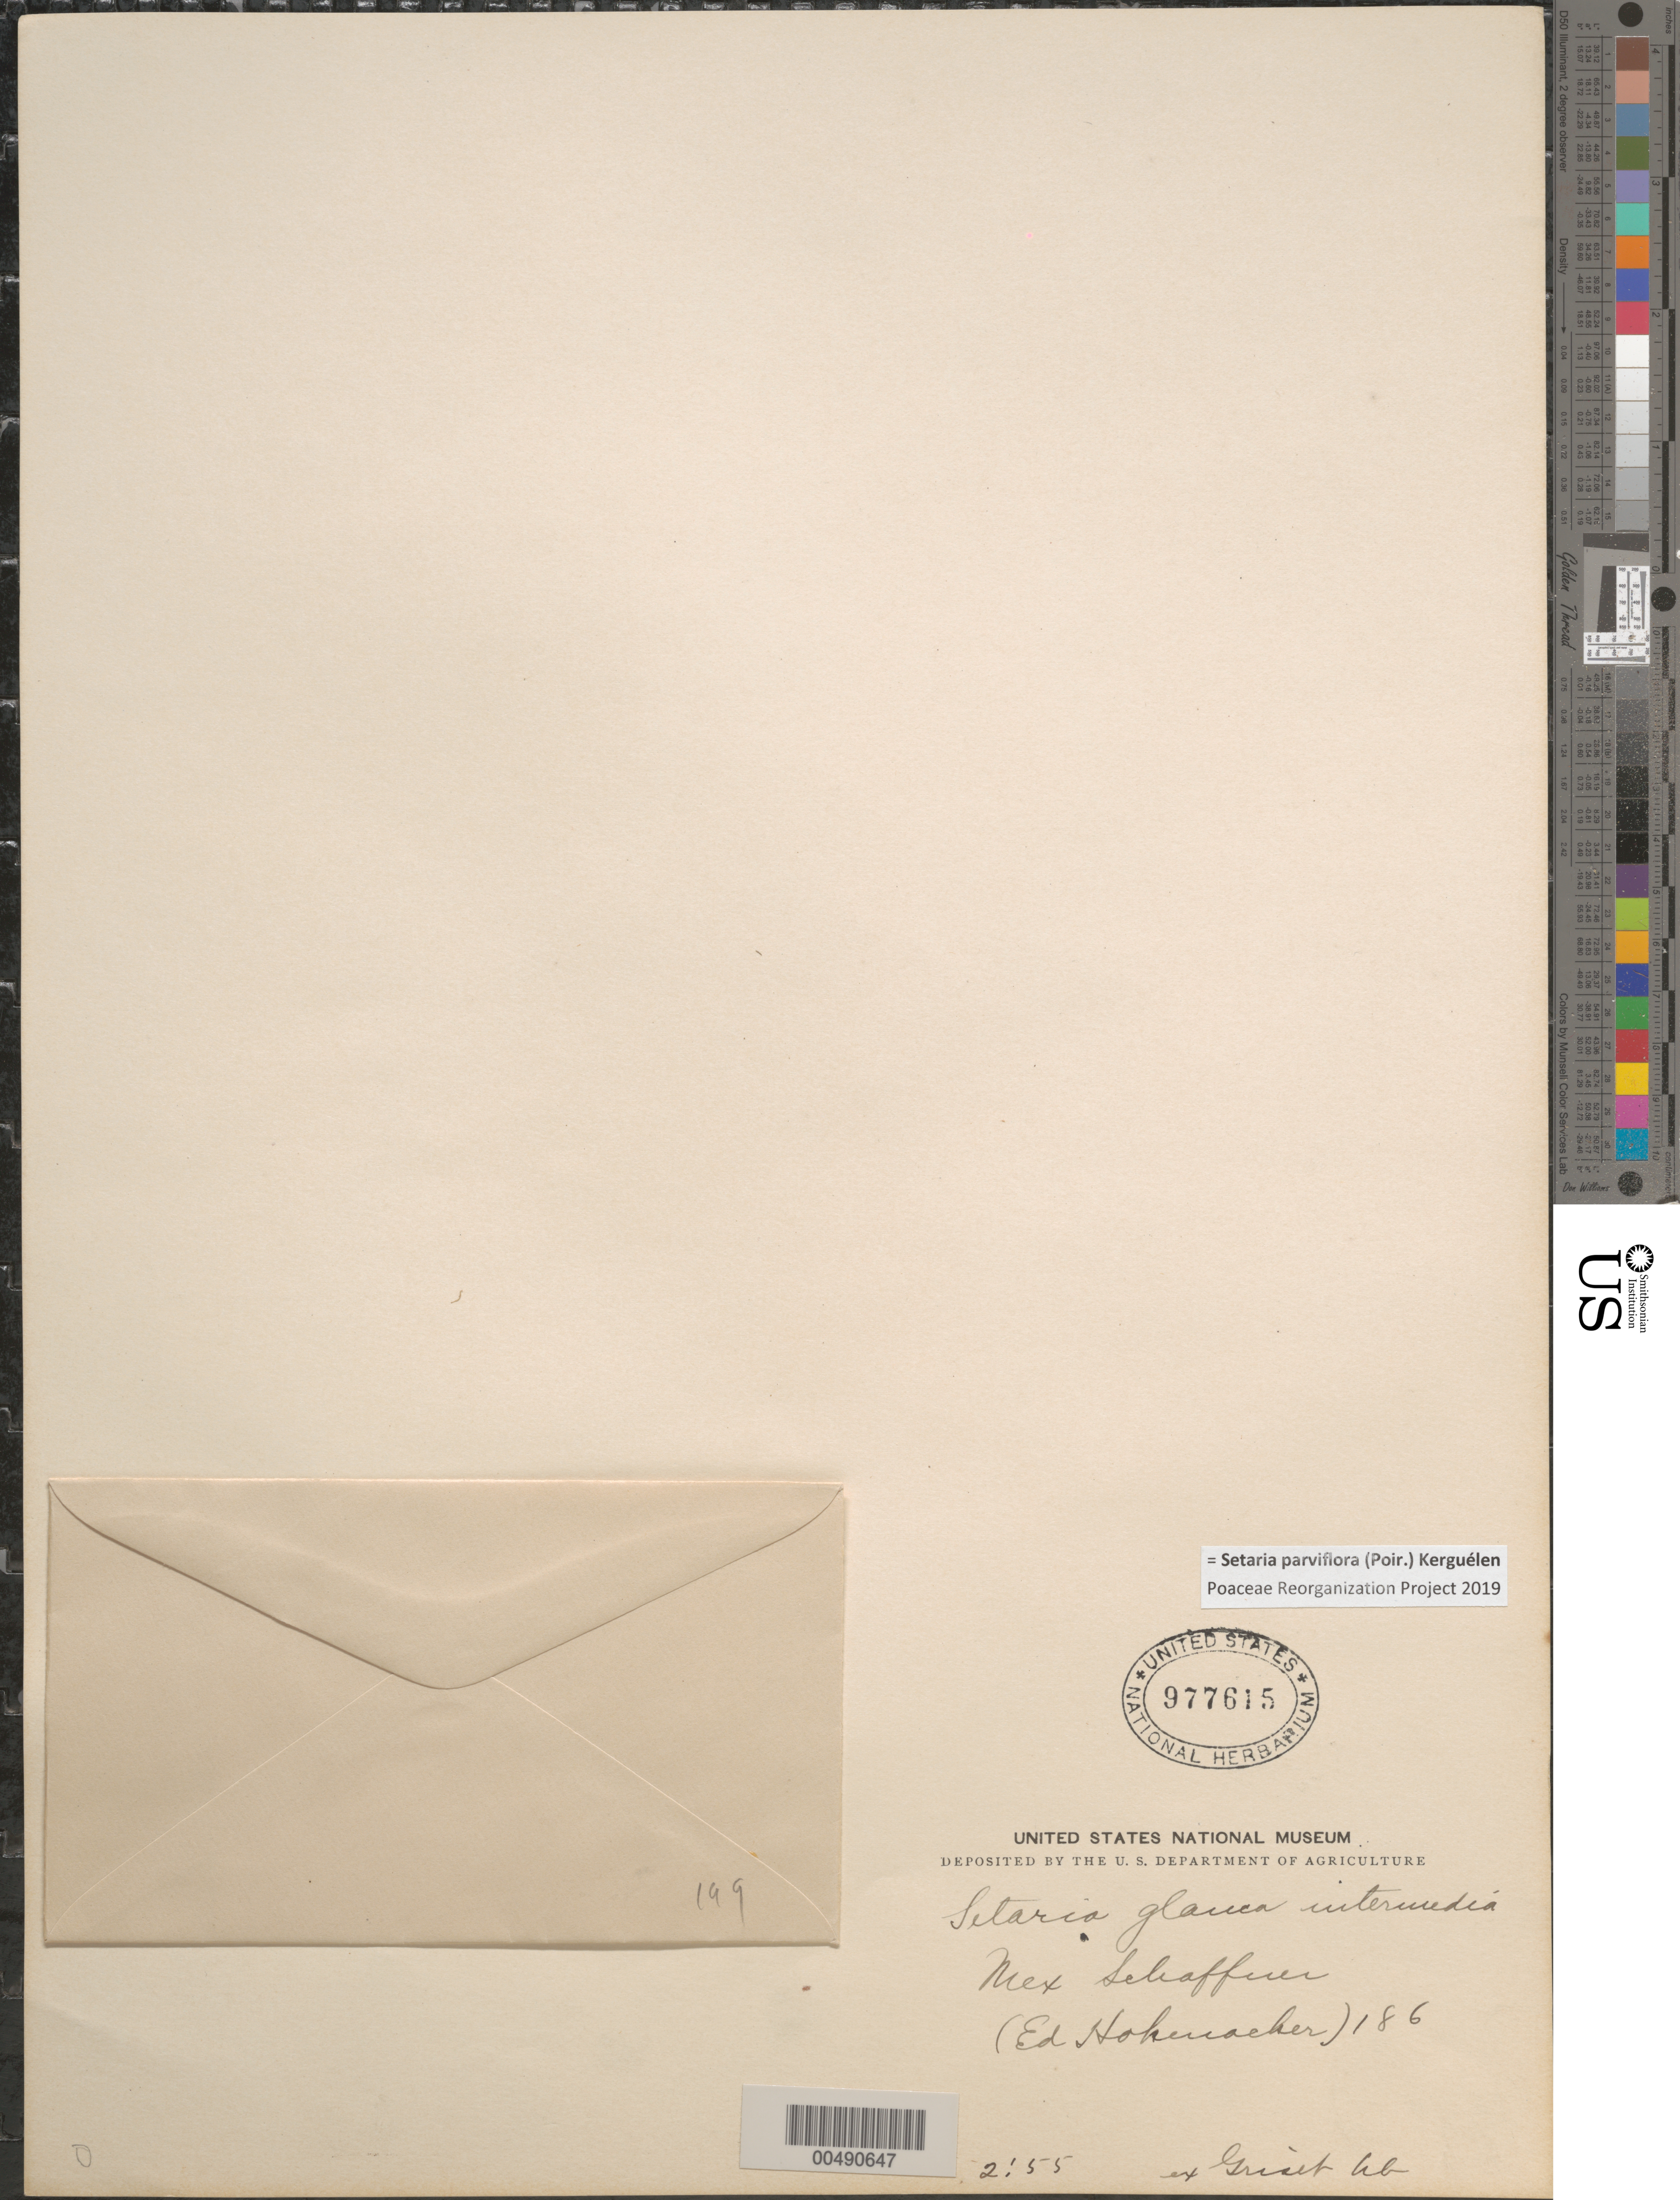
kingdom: Plantae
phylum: Tracheophyta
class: Liliopsida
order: Poales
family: Poaceae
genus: Setaria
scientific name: Setaria parviflora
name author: (Poir.) Kerguélen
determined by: Poaceae Reorganization Project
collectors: -. Schaffner & E. Hohenacker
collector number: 186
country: Mexico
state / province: Durango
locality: San Ramon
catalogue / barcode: US 977615